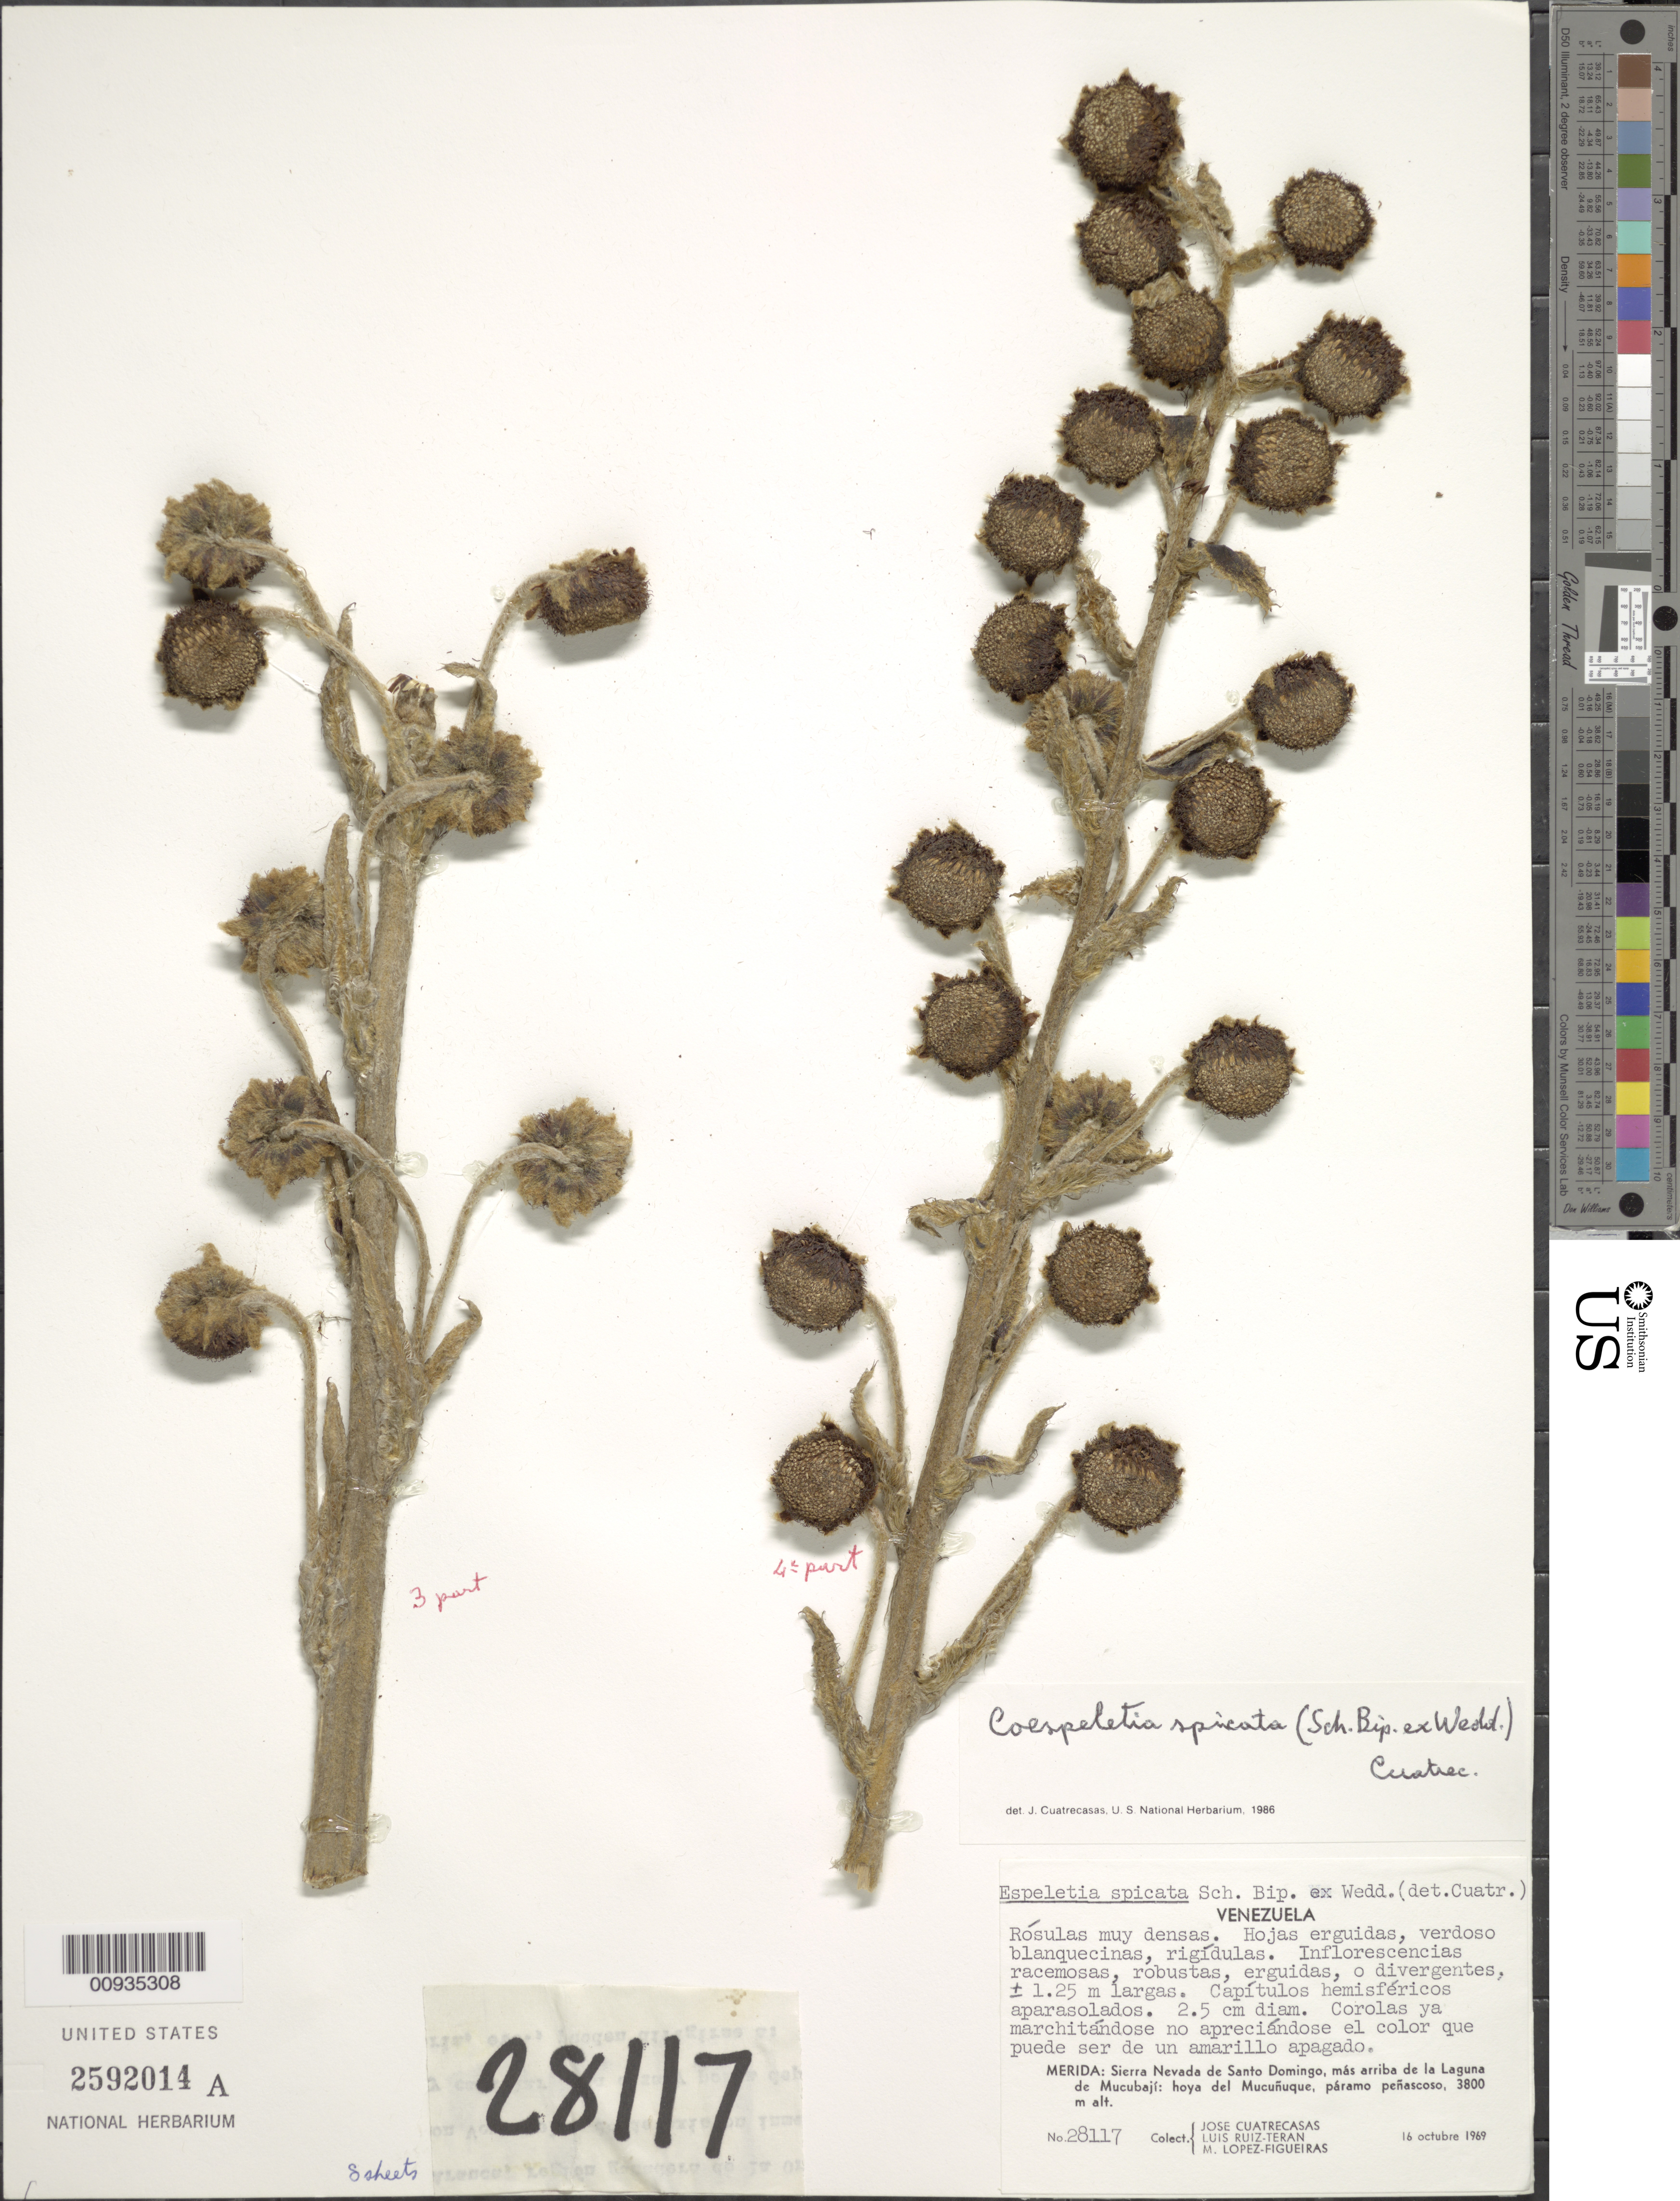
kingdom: Plantae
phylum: Tracheophyta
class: Magnoliopsida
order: Asterales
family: Asteraceae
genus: Coespeletia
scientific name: Coespeletia spicata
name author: (Sch. Bip. ex Wedd.) Cuatrec.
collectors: J. Cuatrecasas, L. Teran & M. López Figueiras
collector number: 28117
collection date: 1969-10-16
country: Venezuela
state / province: Mérida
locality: Sierra Nevada de Santo Domingo, mas arriba de la Laguna de Mucubaji: hoya del Mucunuque, paramo penascoso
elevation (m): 3800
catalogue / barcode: US 2592014A